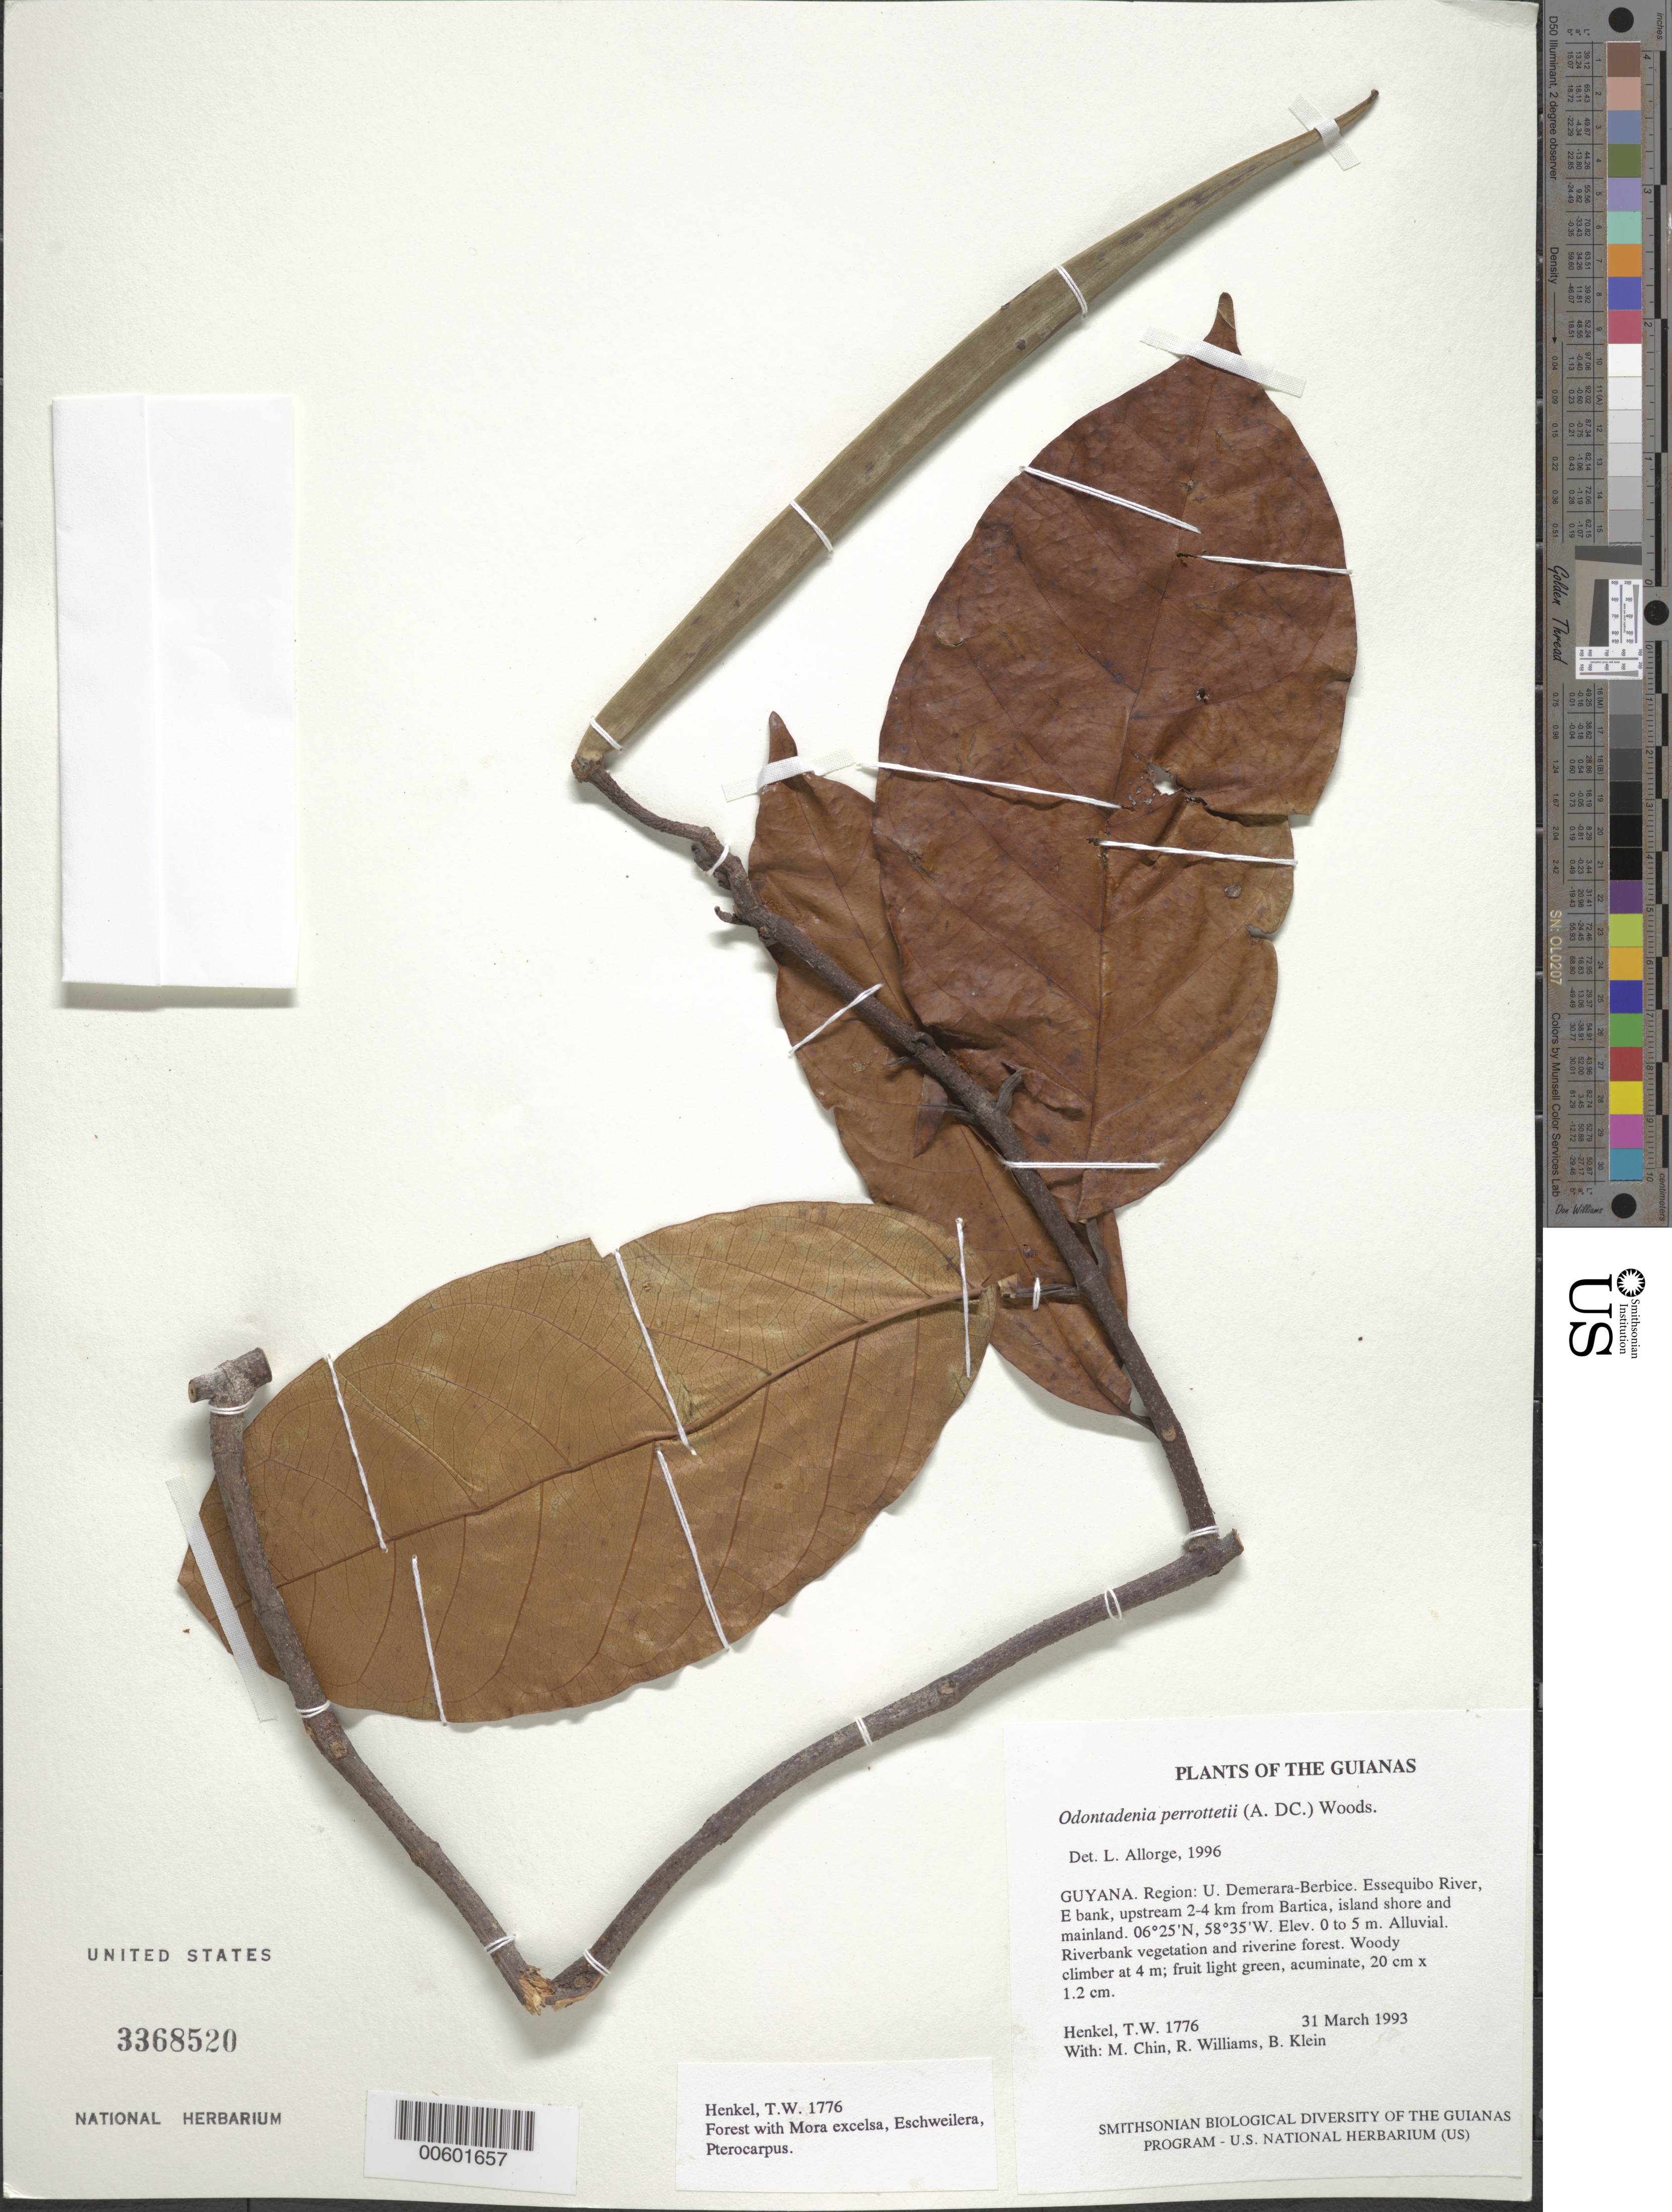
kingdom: Plantae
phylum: Tracheophyta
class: Magnoliopsida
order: Gentianales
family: Apocynaceae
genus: Odontadenia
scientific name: Odontadenia perrottetii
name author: (A. DC.) Woodson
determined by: Allorge, L.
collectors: T. Henkel, M. Chin, R. Williams & B. Klein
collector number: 1776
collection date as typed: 31 March 1993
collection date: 1993-03-31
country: Guyana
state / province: U. Demerara-Berbice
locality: Essequibo River, E bank, upstream 2-4 km from Bartica, island shore and mainland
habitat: Alluvial. Riverbank vegetation and riverine forest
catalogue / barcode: US 3368520